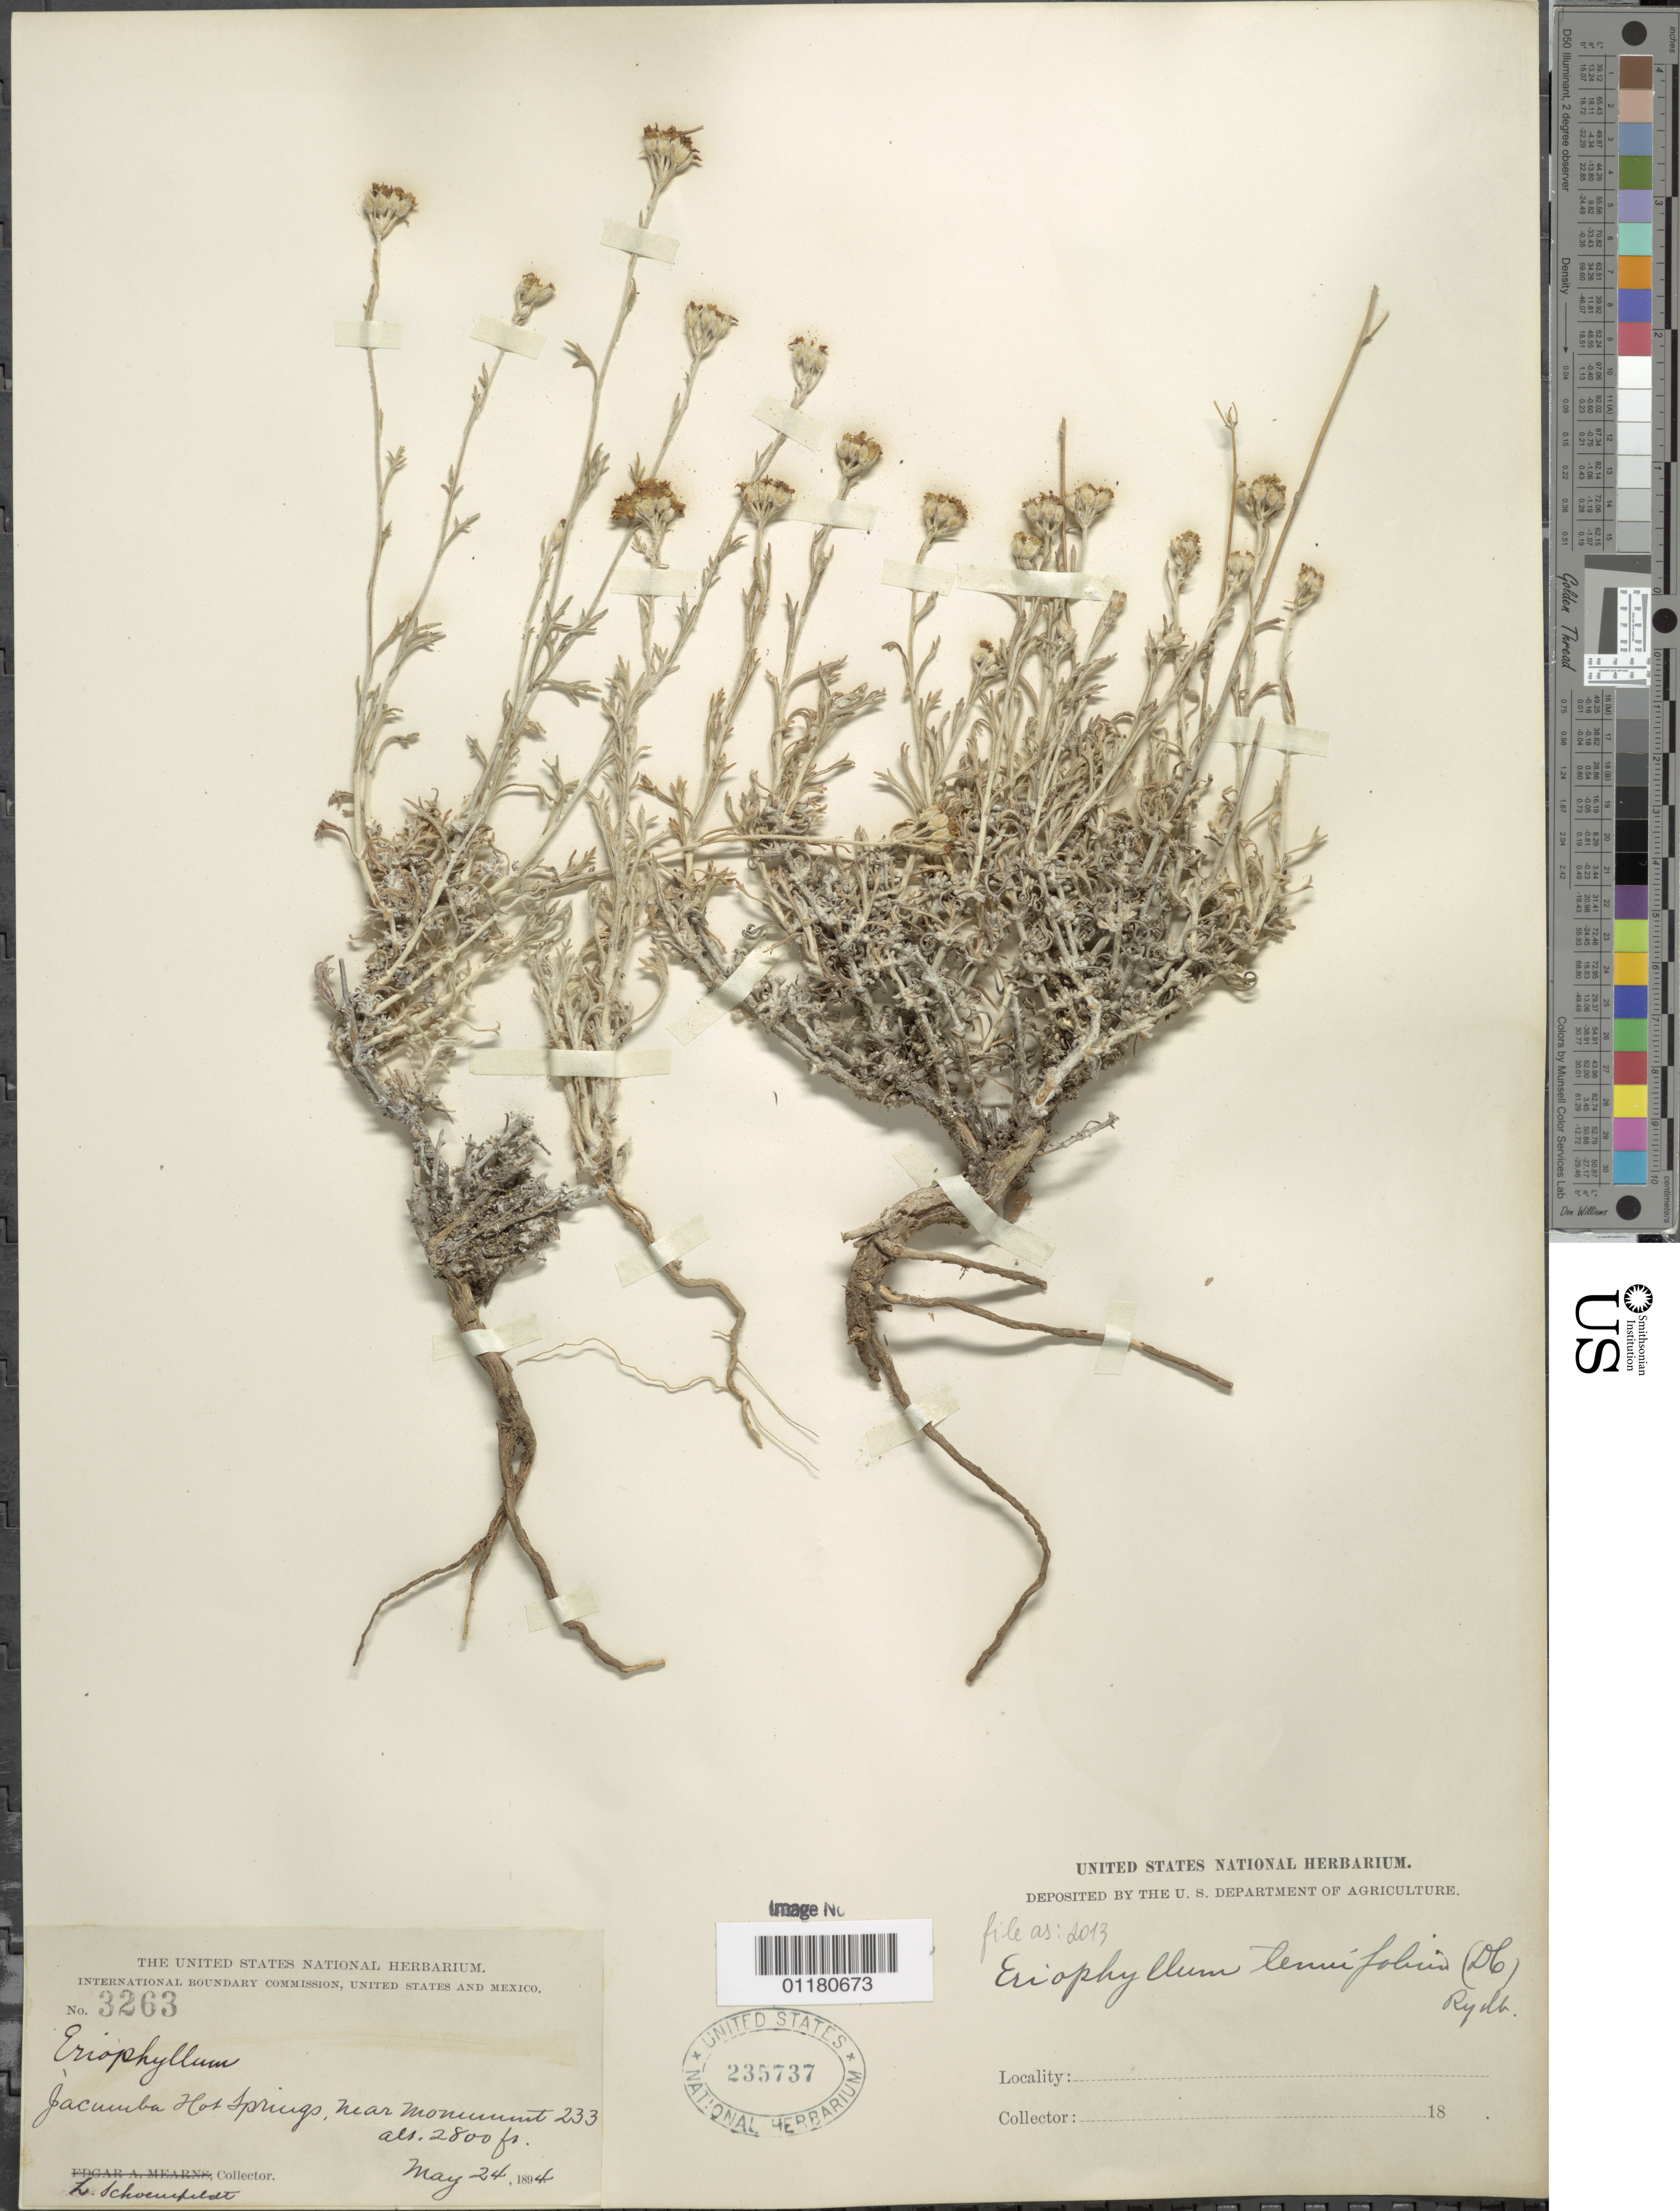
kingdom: Plantae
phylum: Tracheophyta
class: Magnoliopsida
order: Asterales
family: Asteraceae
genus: Eriophyllum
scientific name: Eriophyllum tenuifolium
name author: (DC.) Rydb.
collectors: L. Schounfeldt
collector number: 3263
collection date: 1894-05-24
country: United States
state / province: California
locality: Jacumba Hot Springs, near Monument 233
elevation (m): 853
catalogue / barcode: US 235737